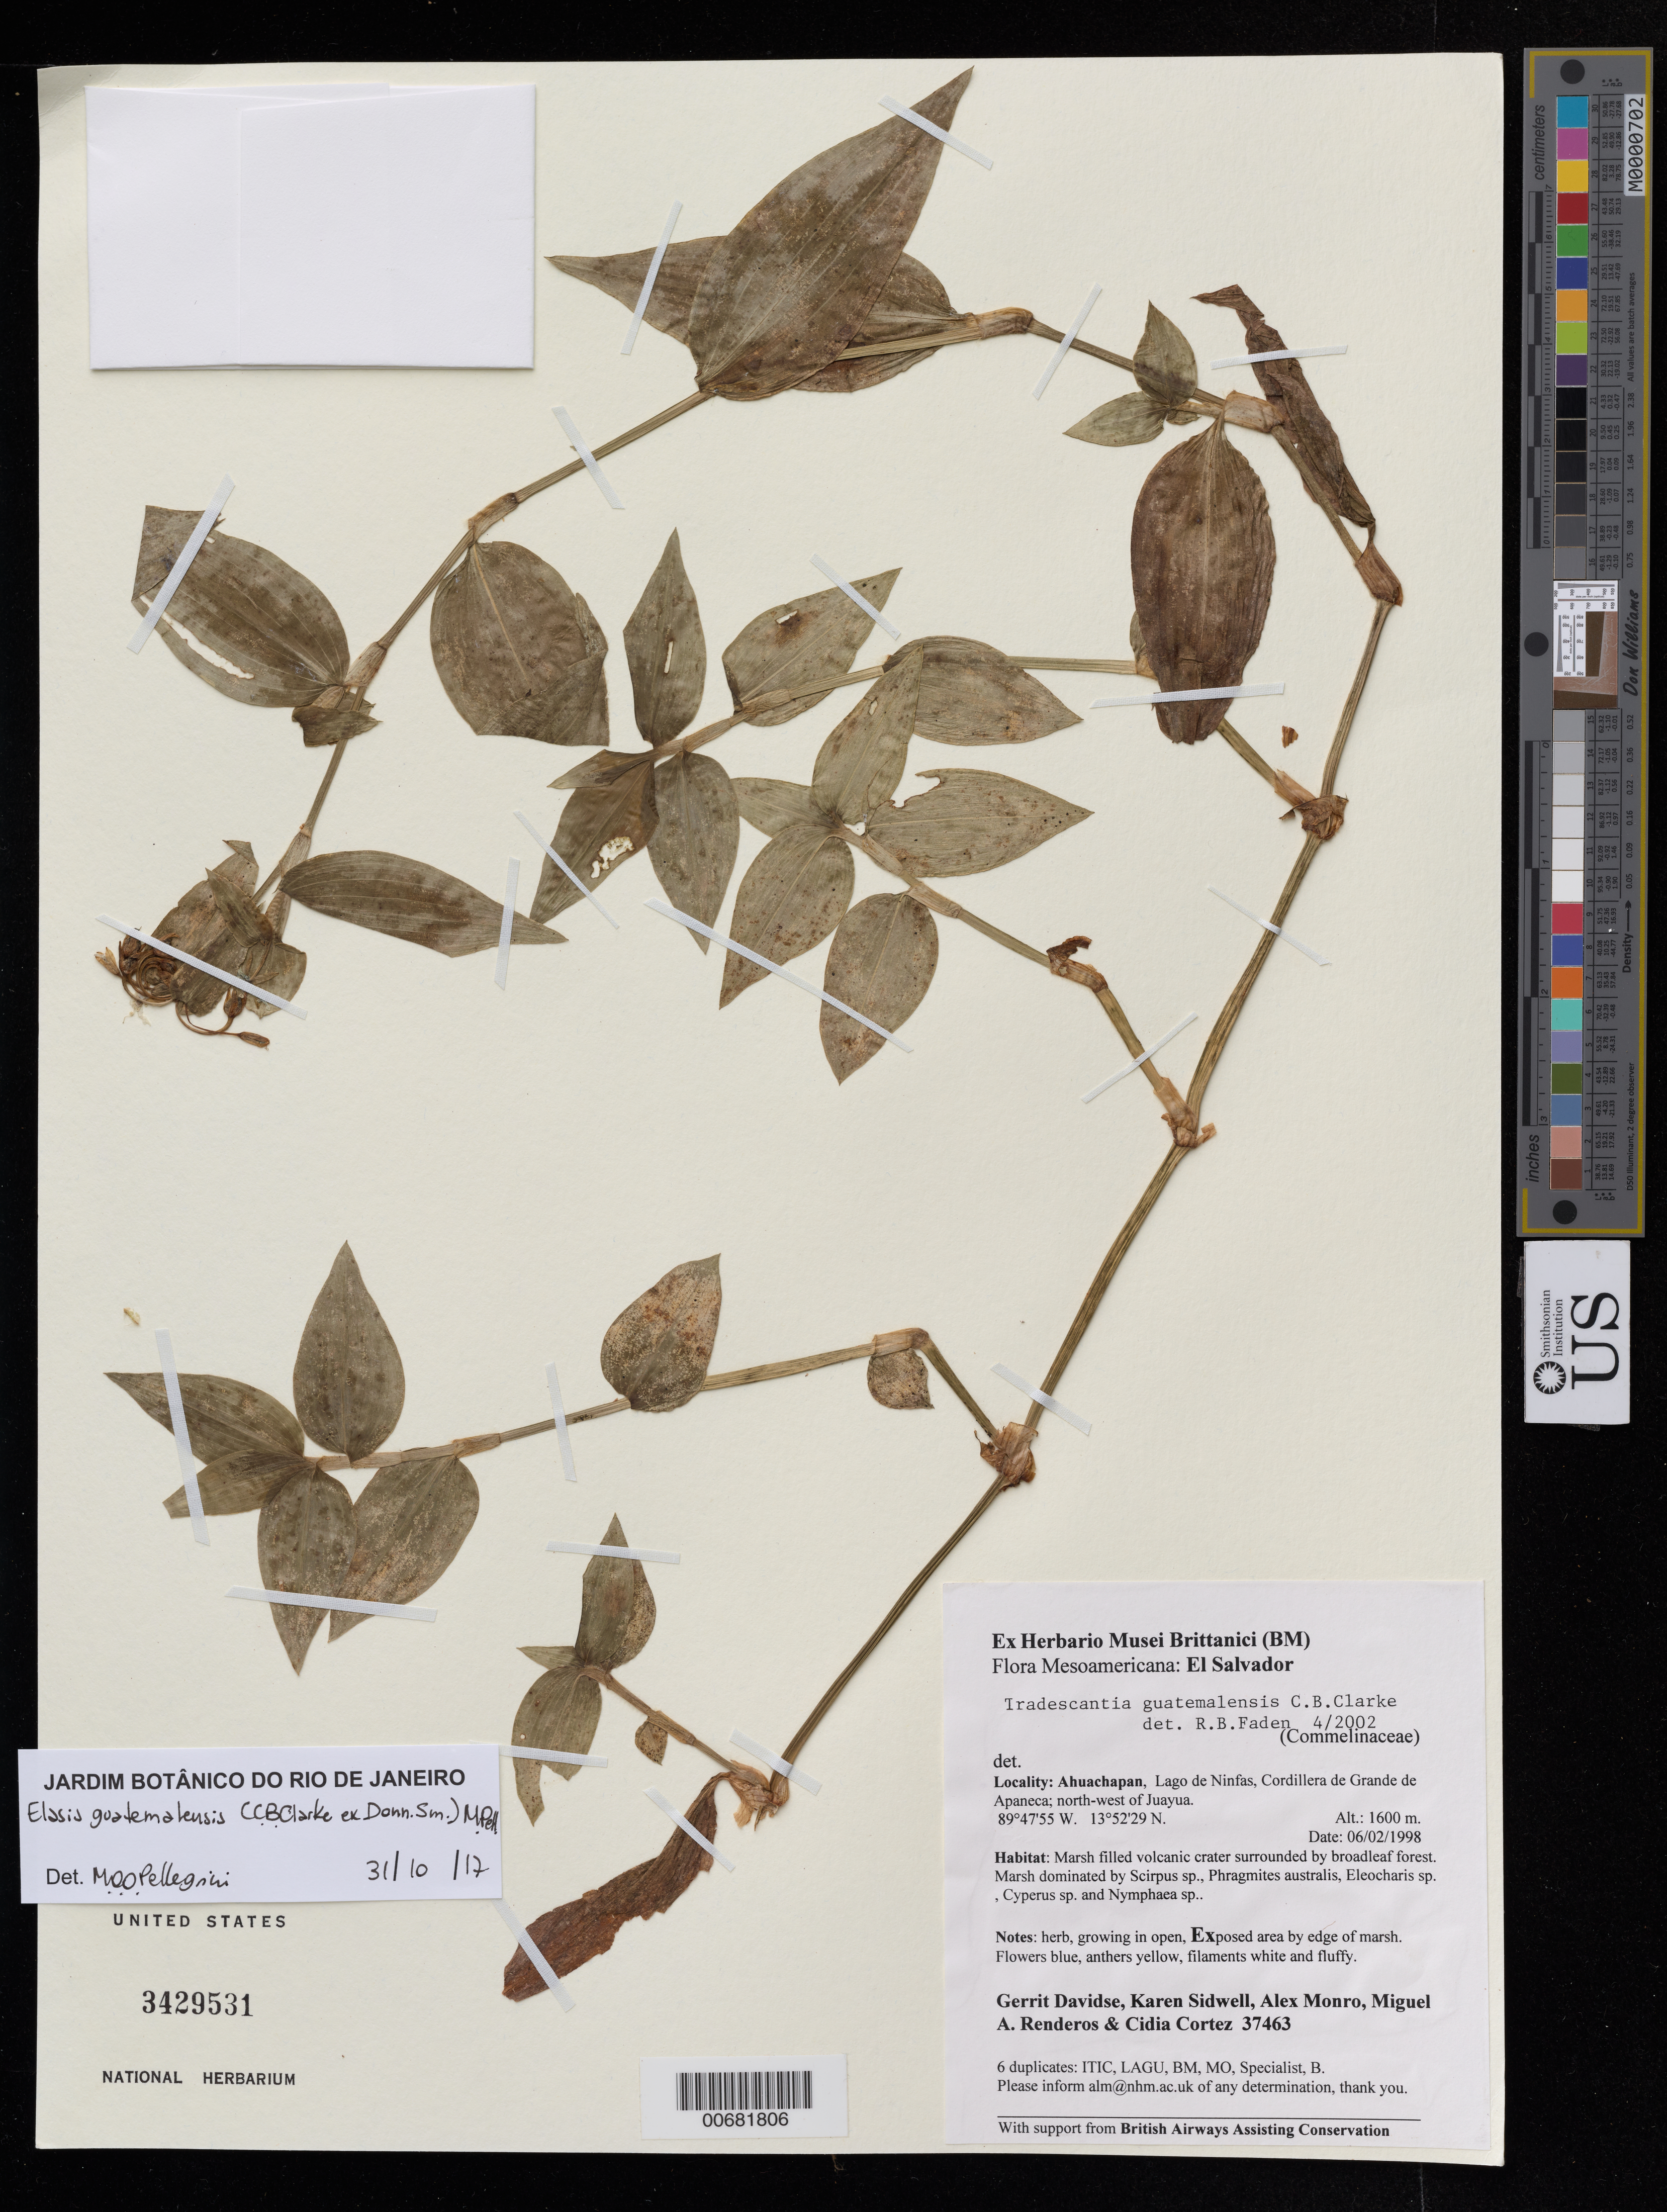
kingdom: Plantae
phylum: Tracheophyta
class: Liliopsida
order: Commelinales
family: Commelinaceae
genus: Elasis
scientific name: Elasis guatemalensis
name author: (C.B. Clarke ex Donn. Sm.) M. Pell.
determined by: Pellegrini, M. O. de Oliveira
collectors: G. Davidse, K. Sidwell, A. Monro, M. Renderos & C. Cortez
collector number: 37463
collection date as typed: O6 Feb 1998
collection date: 1998-02-06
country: El Salvador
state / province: Ahuachapán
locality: Lago de Ninfas, Cordillera de Grande de Apaneca, NW of Jauayua.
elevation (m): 1600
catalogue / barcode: US 3429531